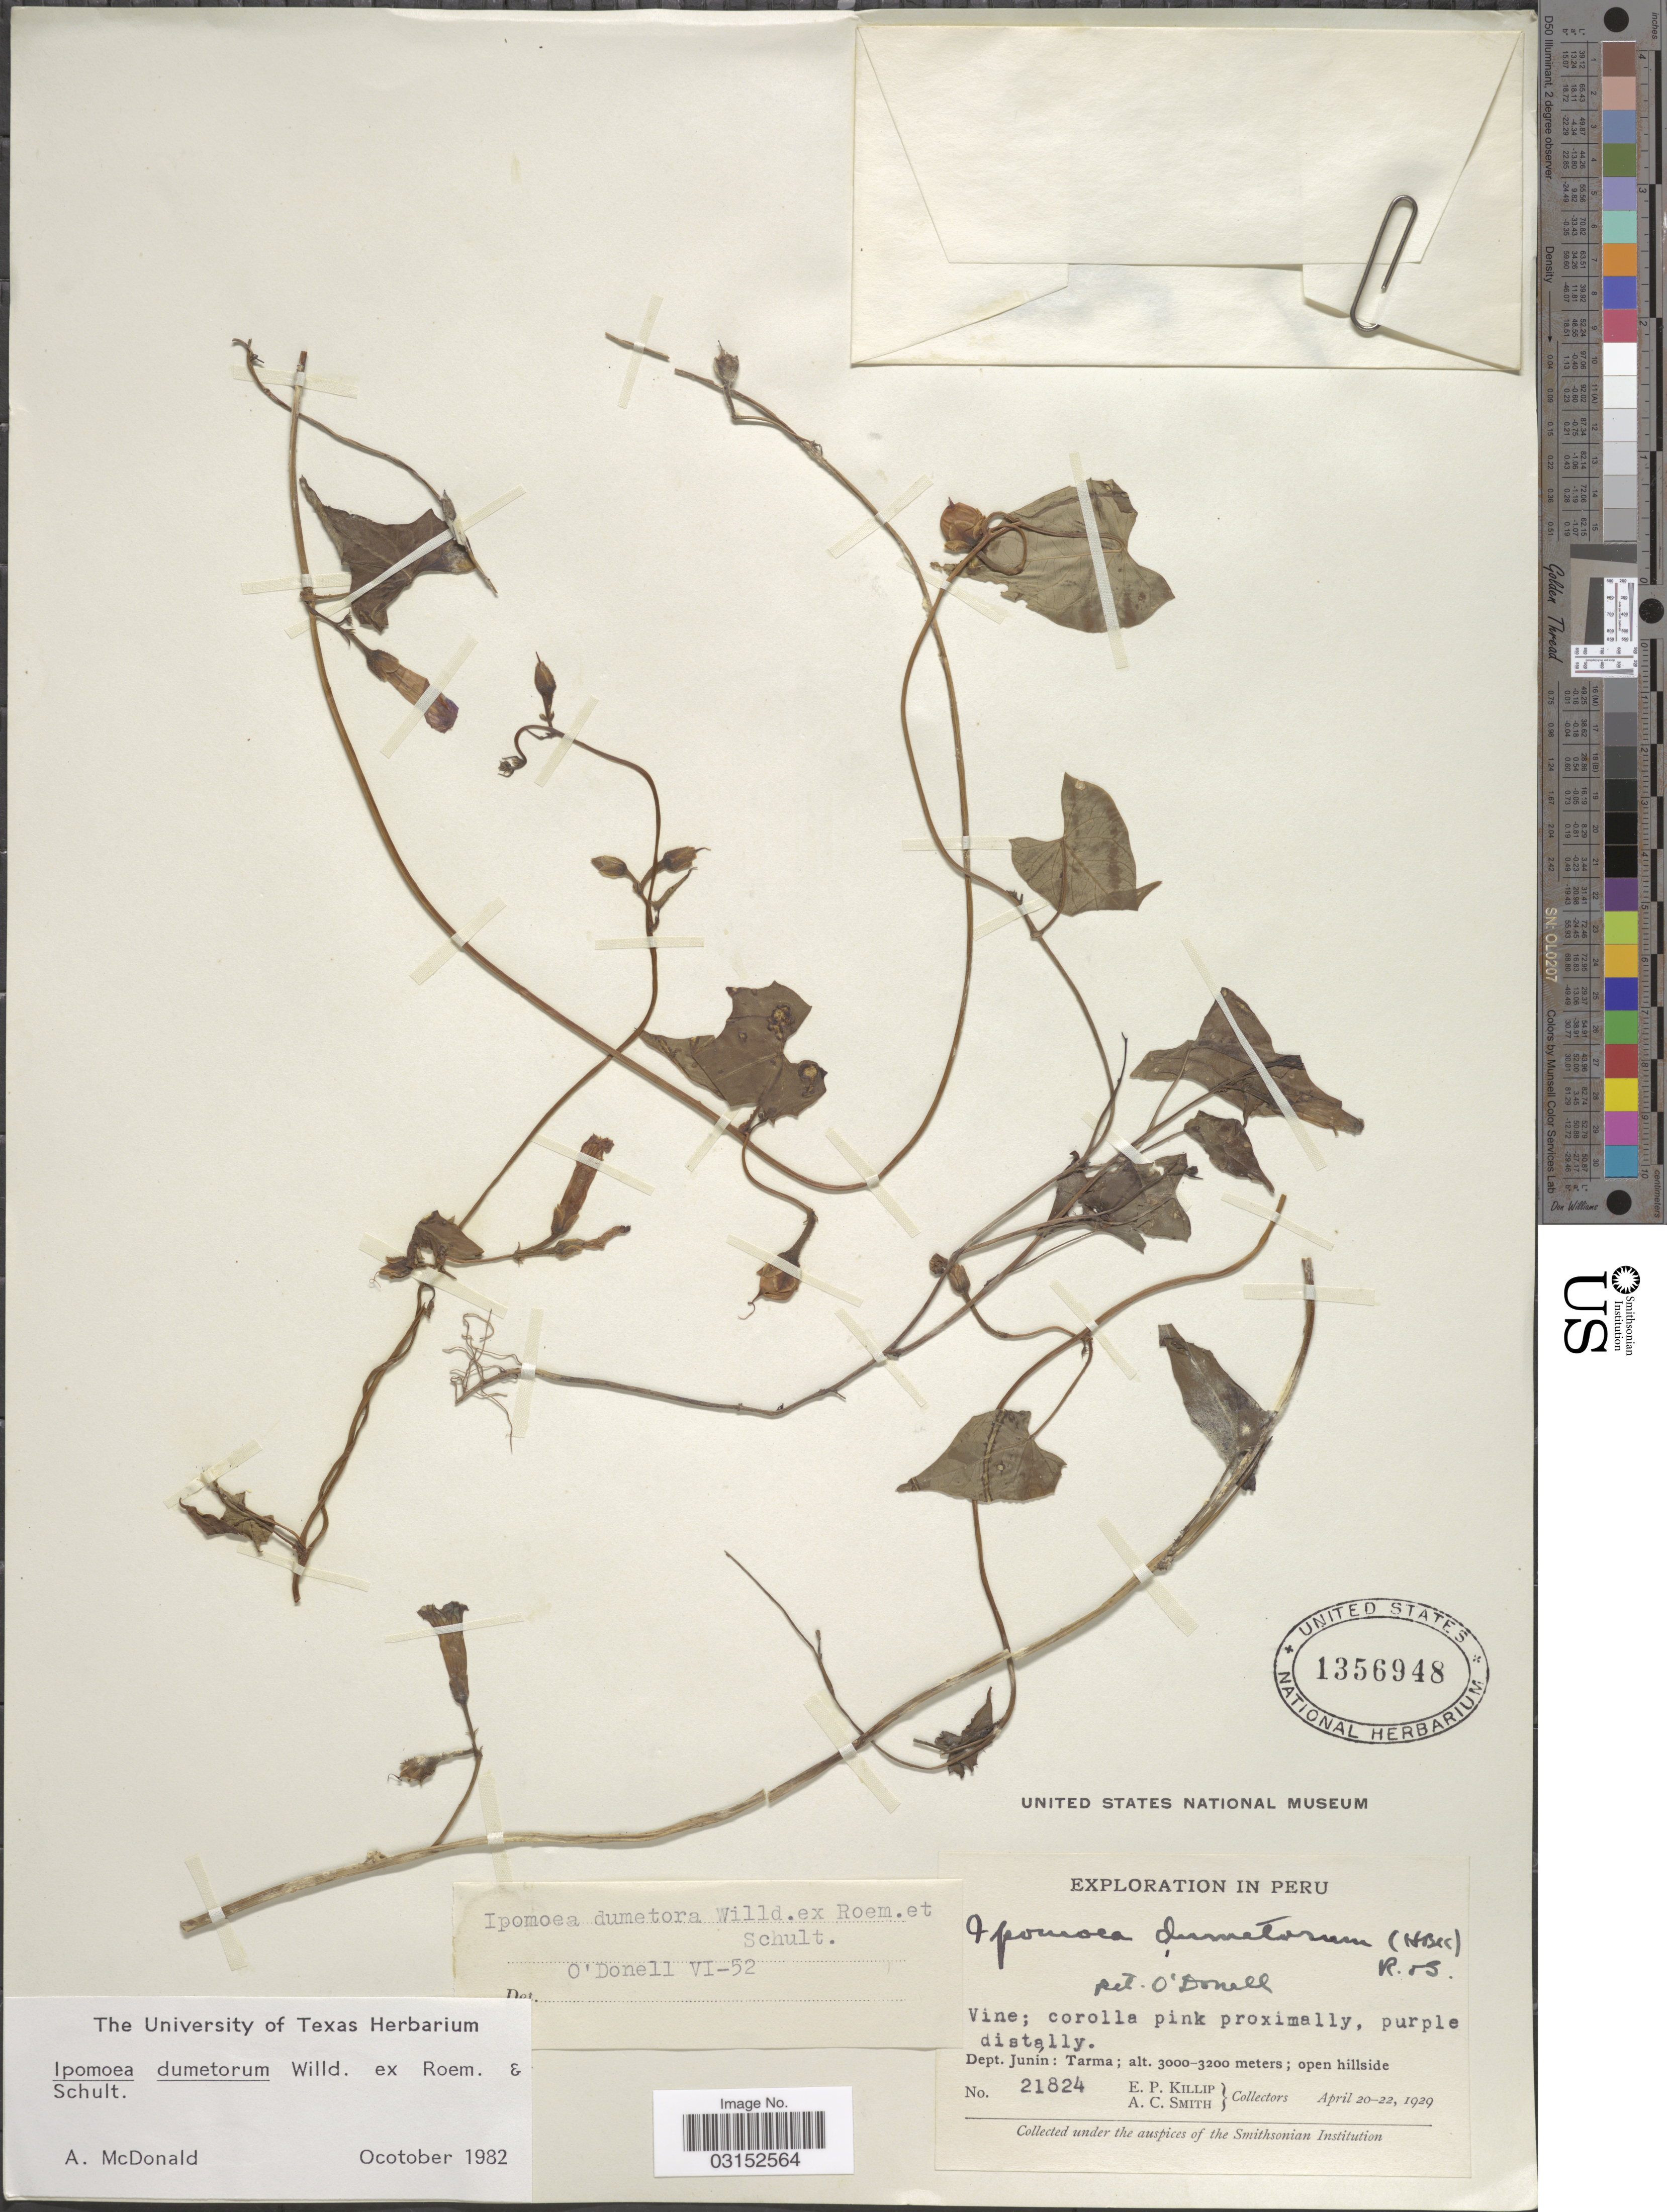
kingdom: Plantae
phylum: Tracheophyta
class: Magnoliopsida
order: Solanales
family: Convolvulaceae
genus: Ipomoea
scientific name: Ipomoea dumetorum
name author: Willd.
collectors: E. P. Killip & A. C. Smith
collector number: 21824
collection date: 1929-04-20/1929-04-22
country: Peru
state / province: Junín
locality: Dept. Junín: Tarma.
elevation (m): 3000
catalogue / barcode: US 1356948